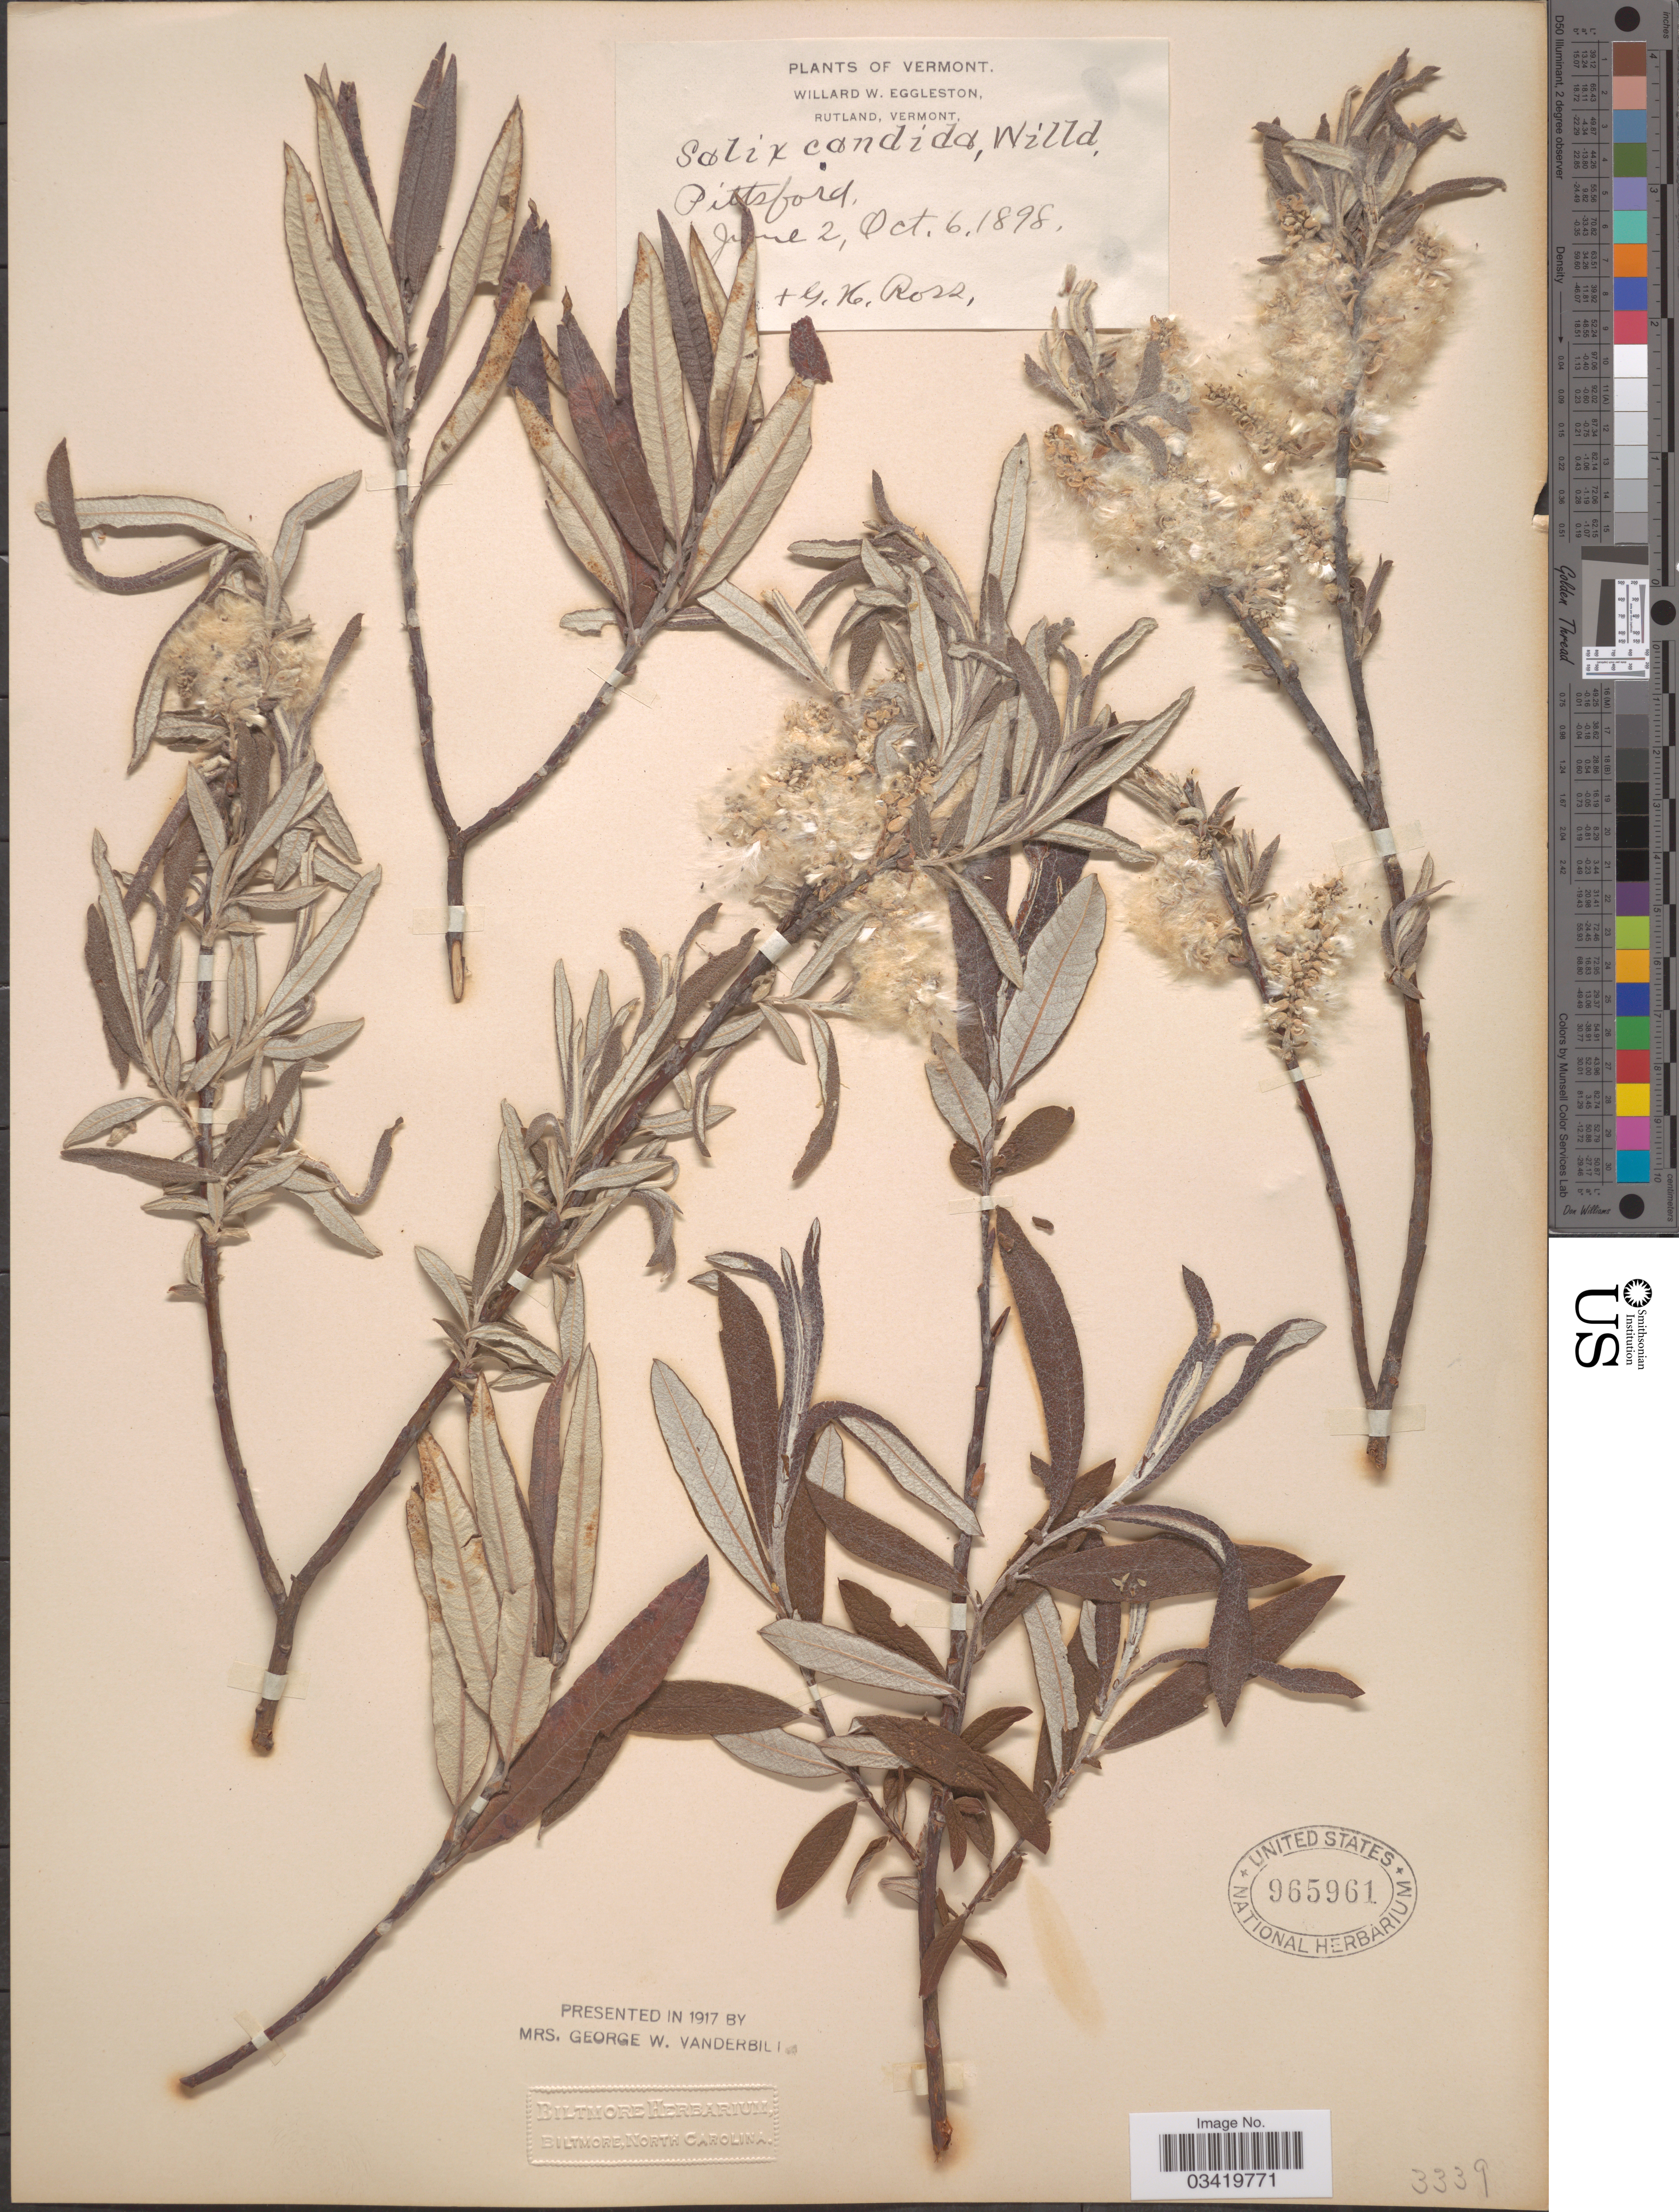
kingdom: Plantae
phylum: Tracheophyta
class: Magnoliopsida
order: Malpighiales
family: Salicaceae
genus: Salix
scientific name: Salix candida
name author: Flüggé ex Willd.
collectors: W. W. Eggleston & G. N. Ross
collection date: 1898-06-02,1898-10-06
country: United States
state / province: Vermont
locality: Pittsford.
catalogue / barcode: US 965961